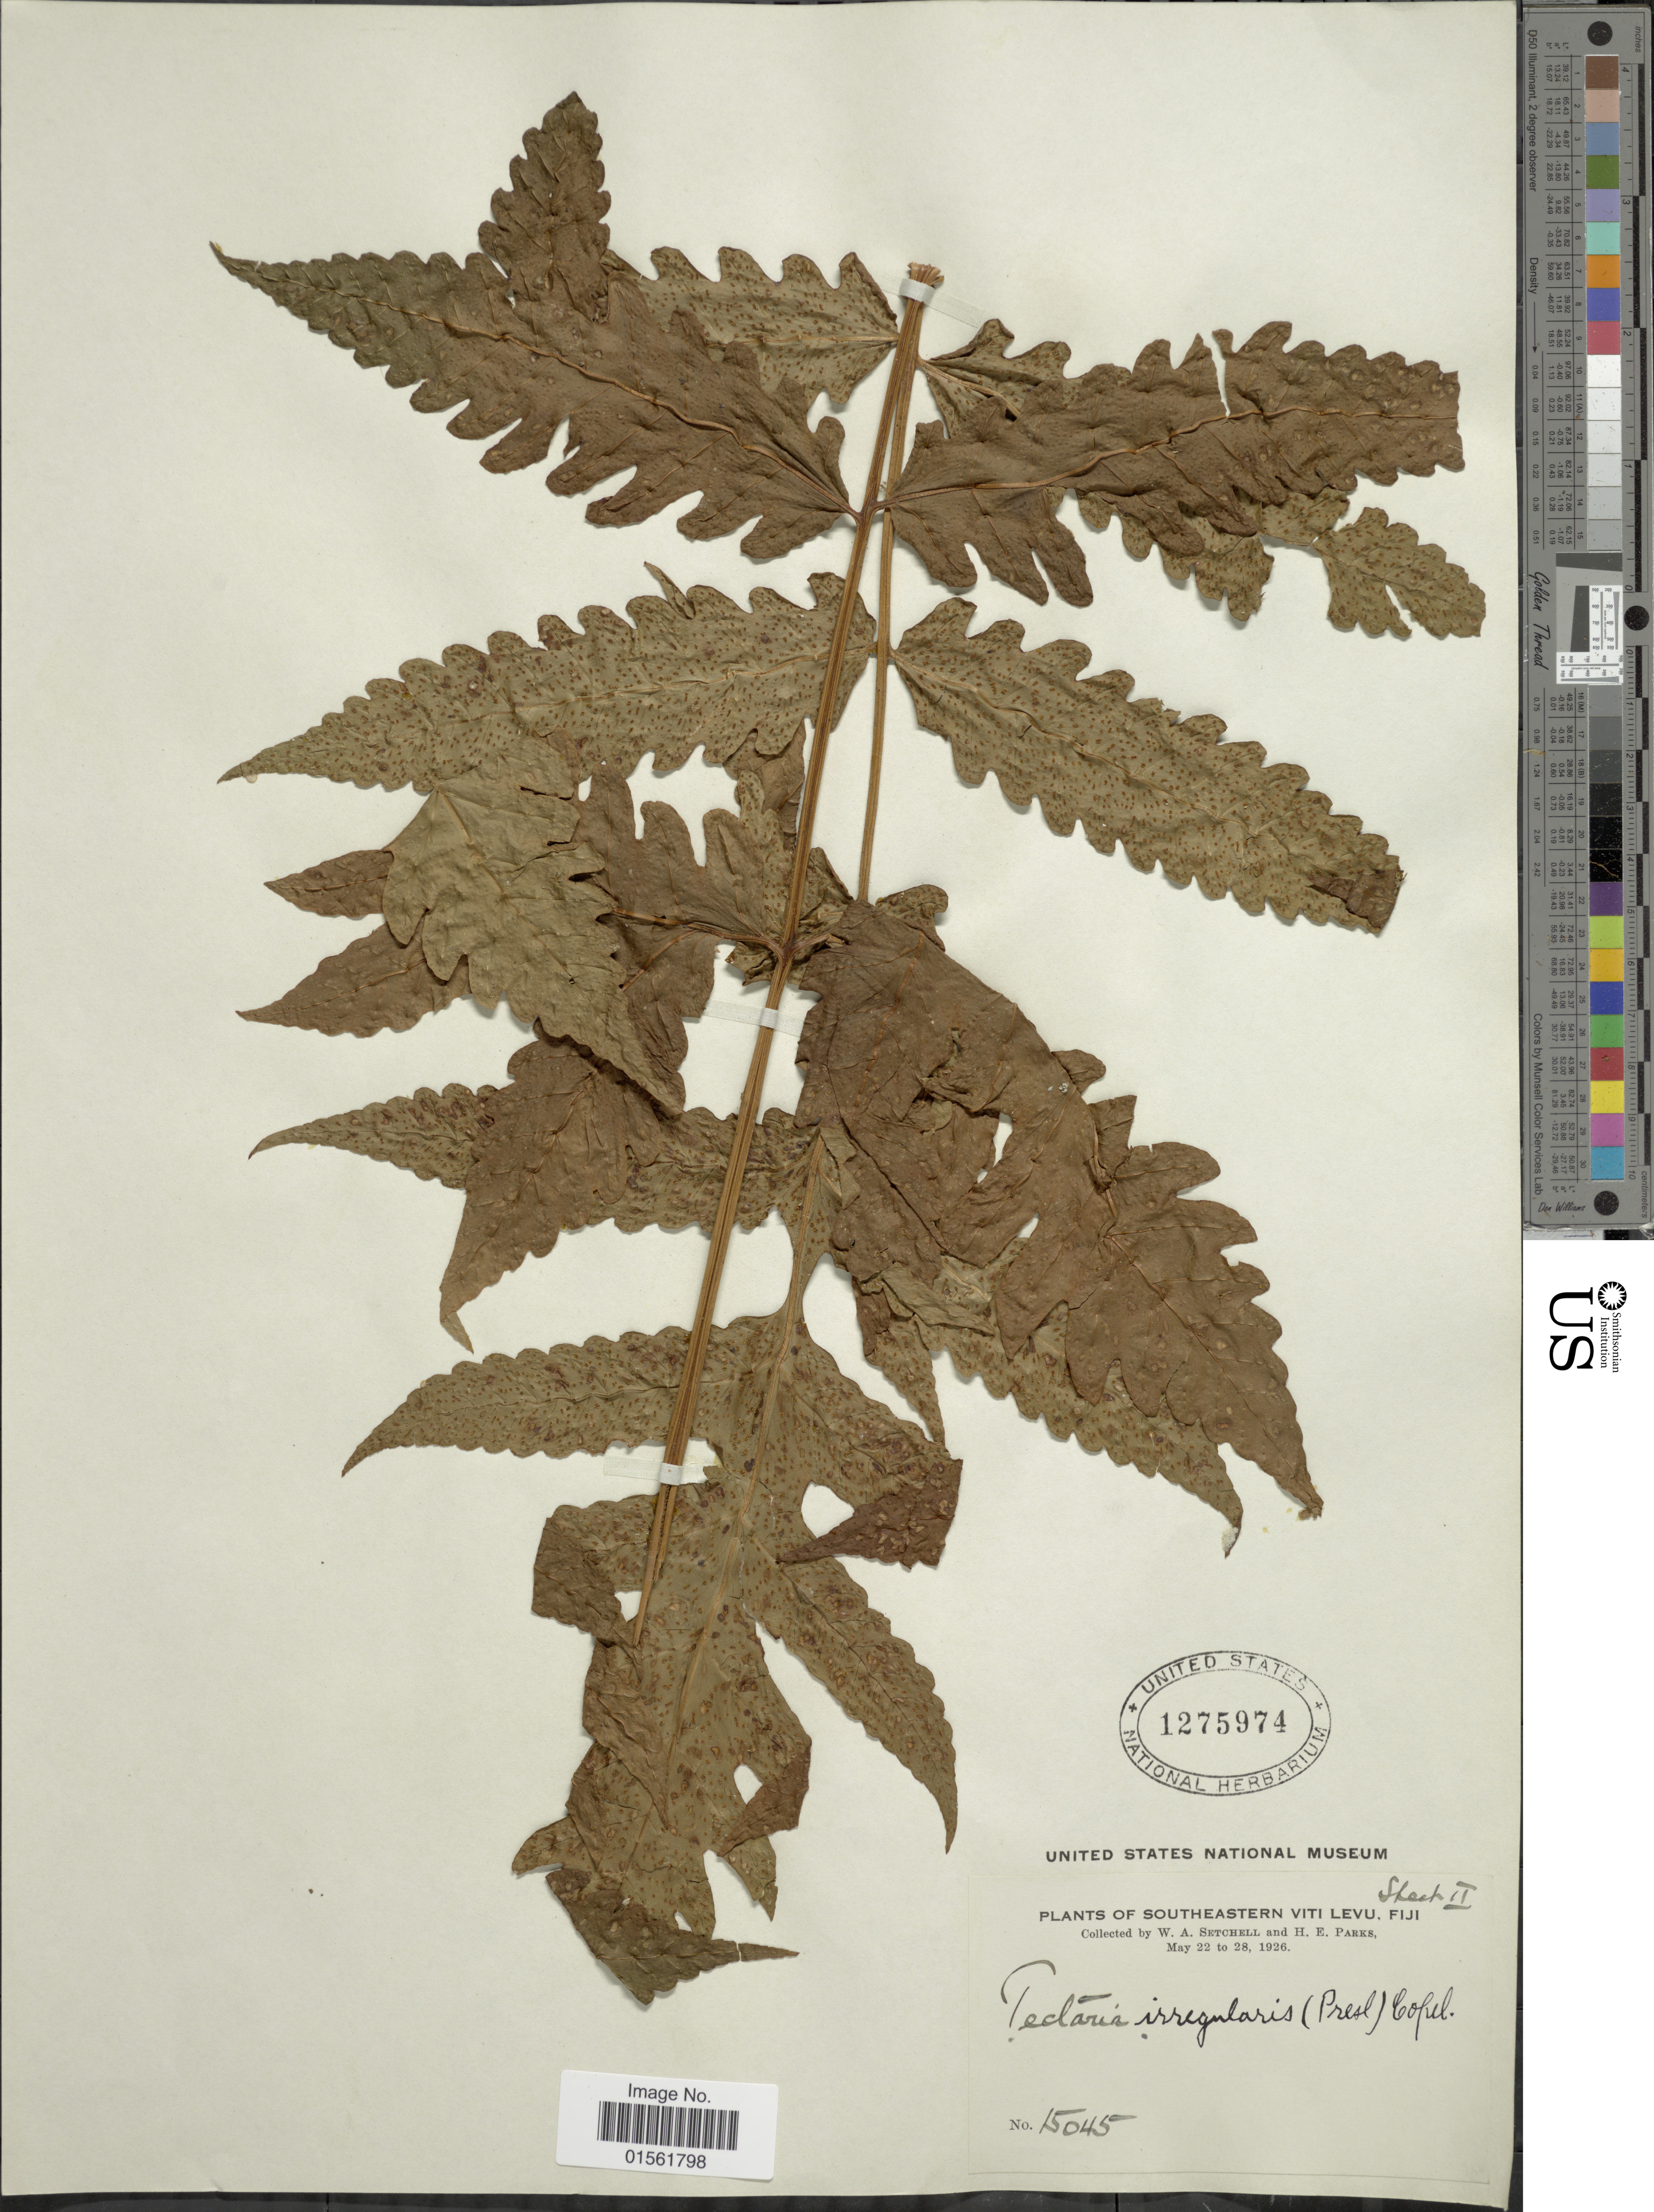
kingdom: Plantae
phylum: Tracheophyta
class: Polypodiopsida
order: Polypodiales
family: Dryopteridaceae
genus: Pleocnemia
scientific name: Pleocnemia irregularis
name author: (C. Presl) Holttum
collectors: W. Setchell & H. E. Parks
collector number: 15045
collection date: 1926-05-22/1926-05-28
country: Fiji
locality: Southeastern Fiji, Viti Levu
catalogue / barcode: US 1275974